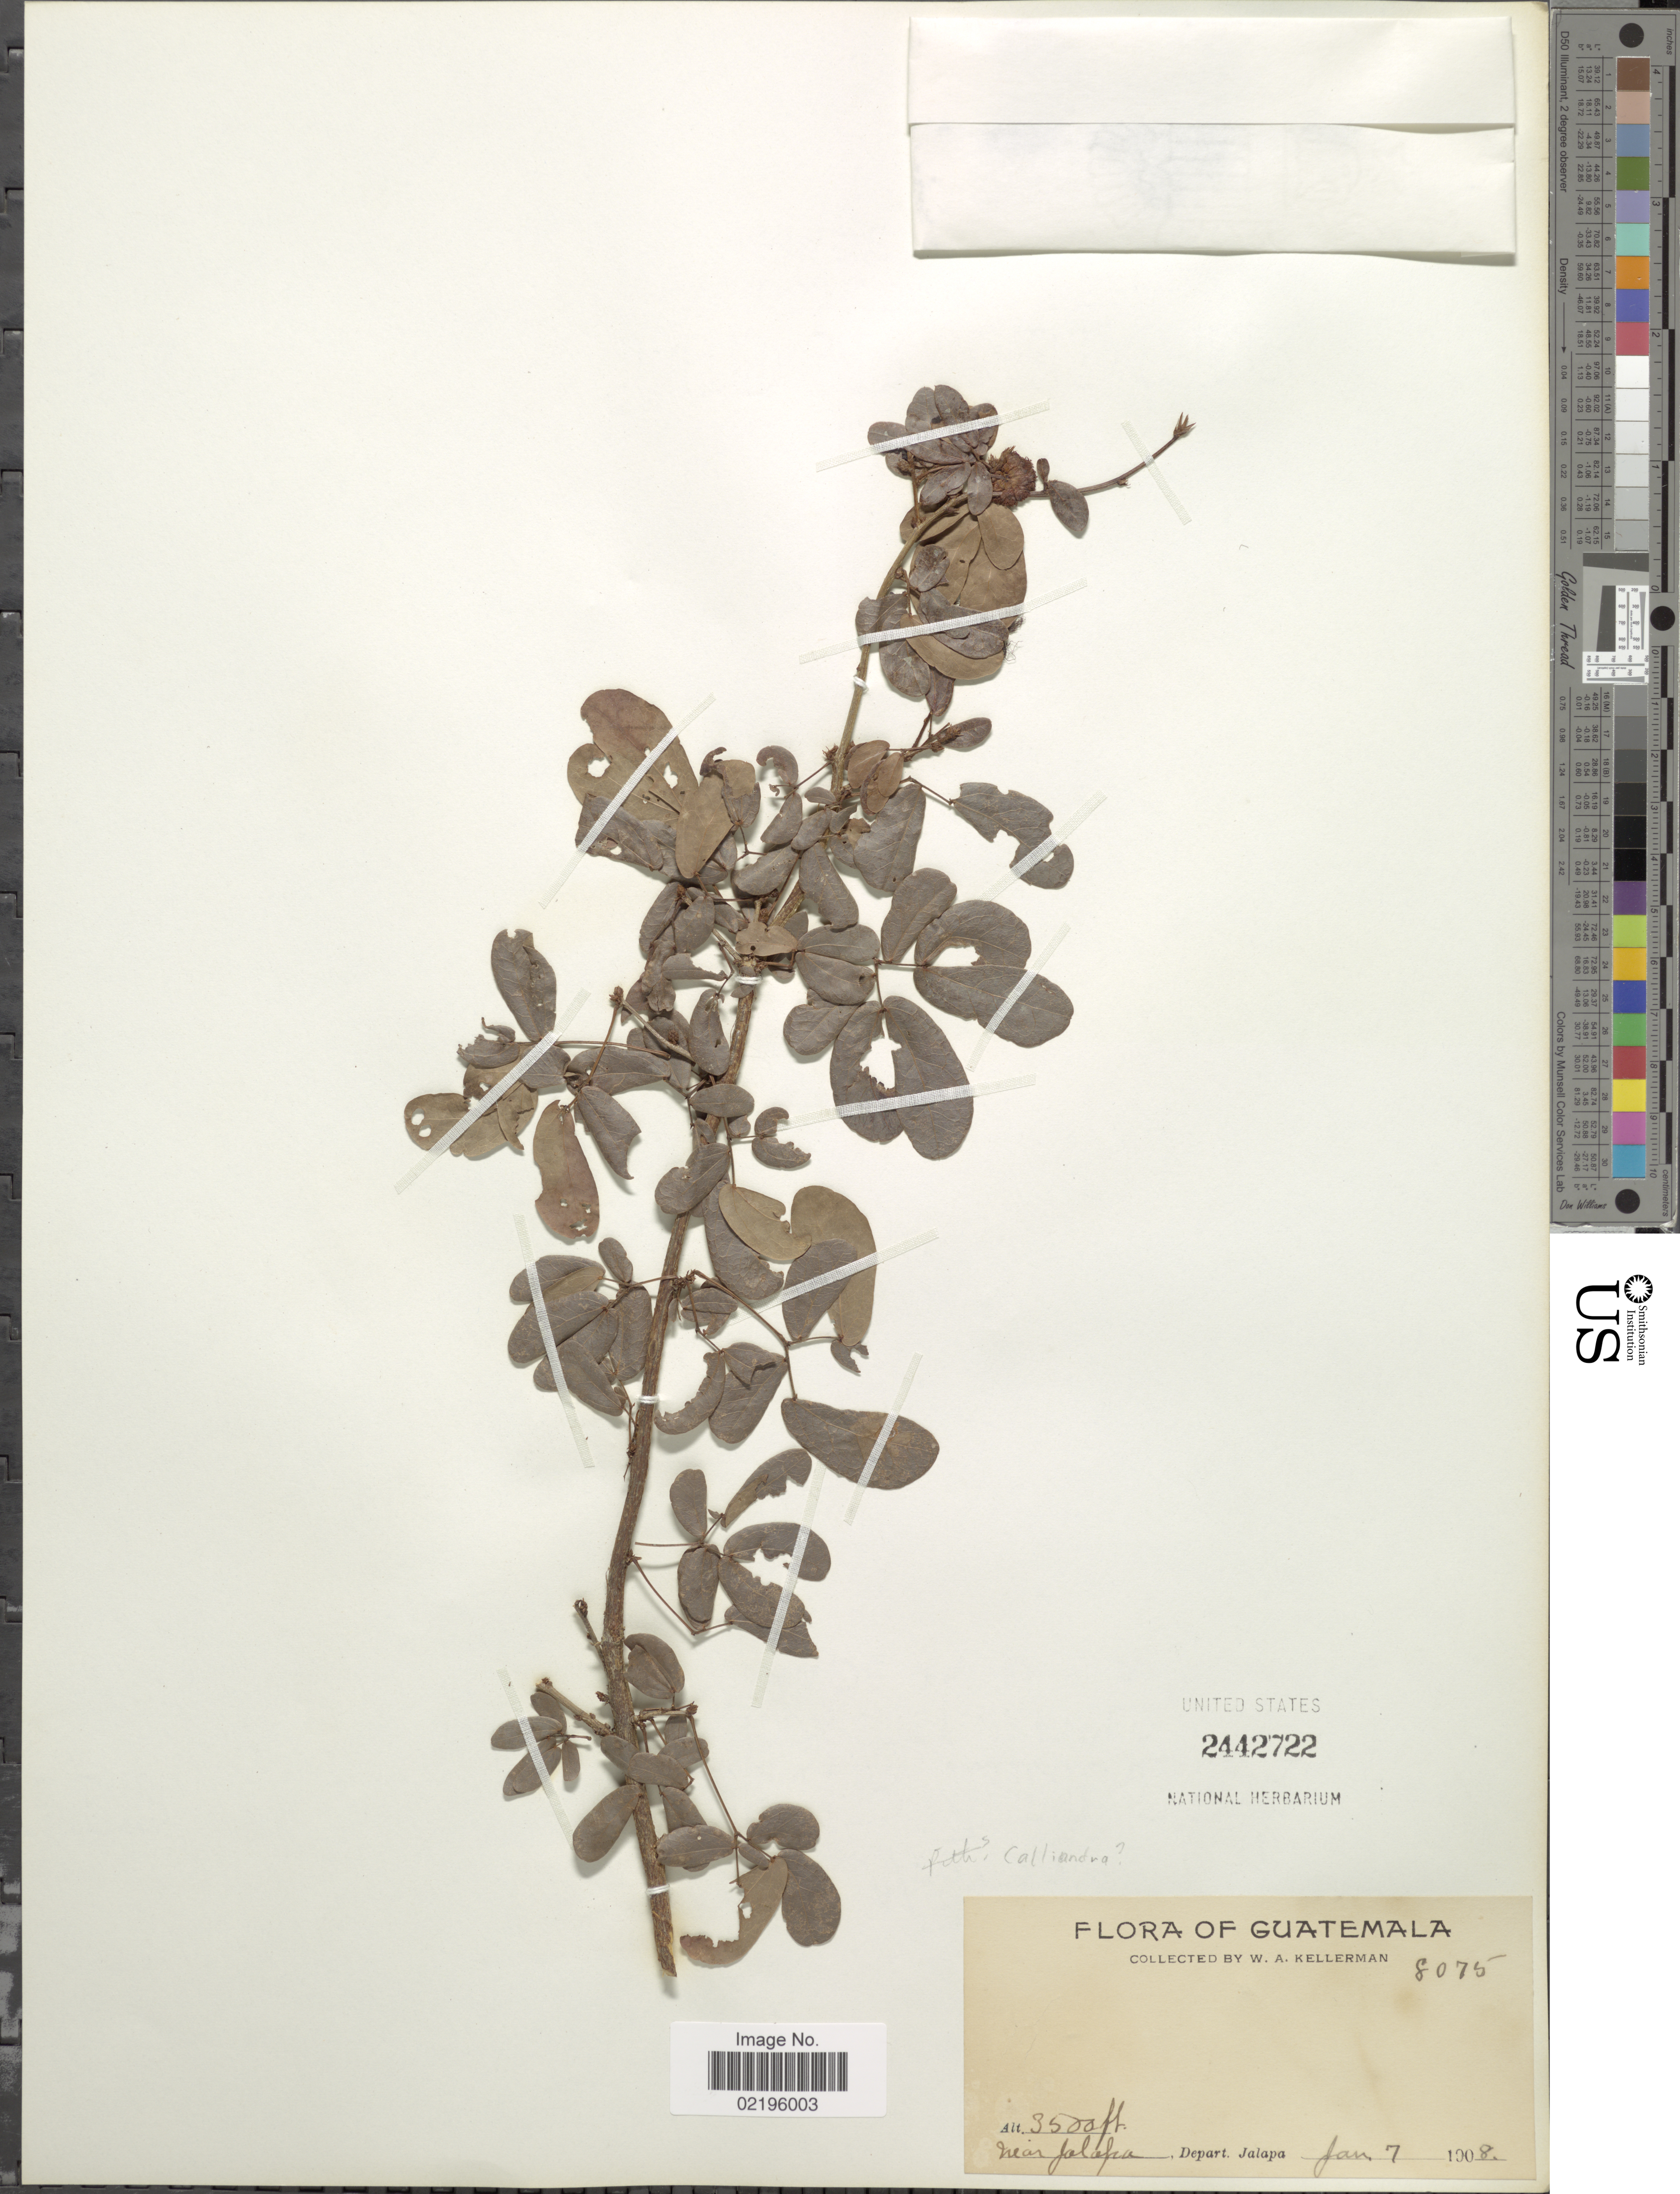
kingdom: Plantae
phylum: Tracheophyta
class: Magnoliopsida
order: Fabales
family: Fabaceae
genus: Calliandra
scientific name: Calliandra sp.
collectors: W. Kellerman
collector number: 8075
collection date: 1908-01-07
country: Guatemala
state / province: Jalapa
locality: Near Jalapa, Depart. Jalapa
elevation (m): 1067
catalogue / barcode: US 2442722